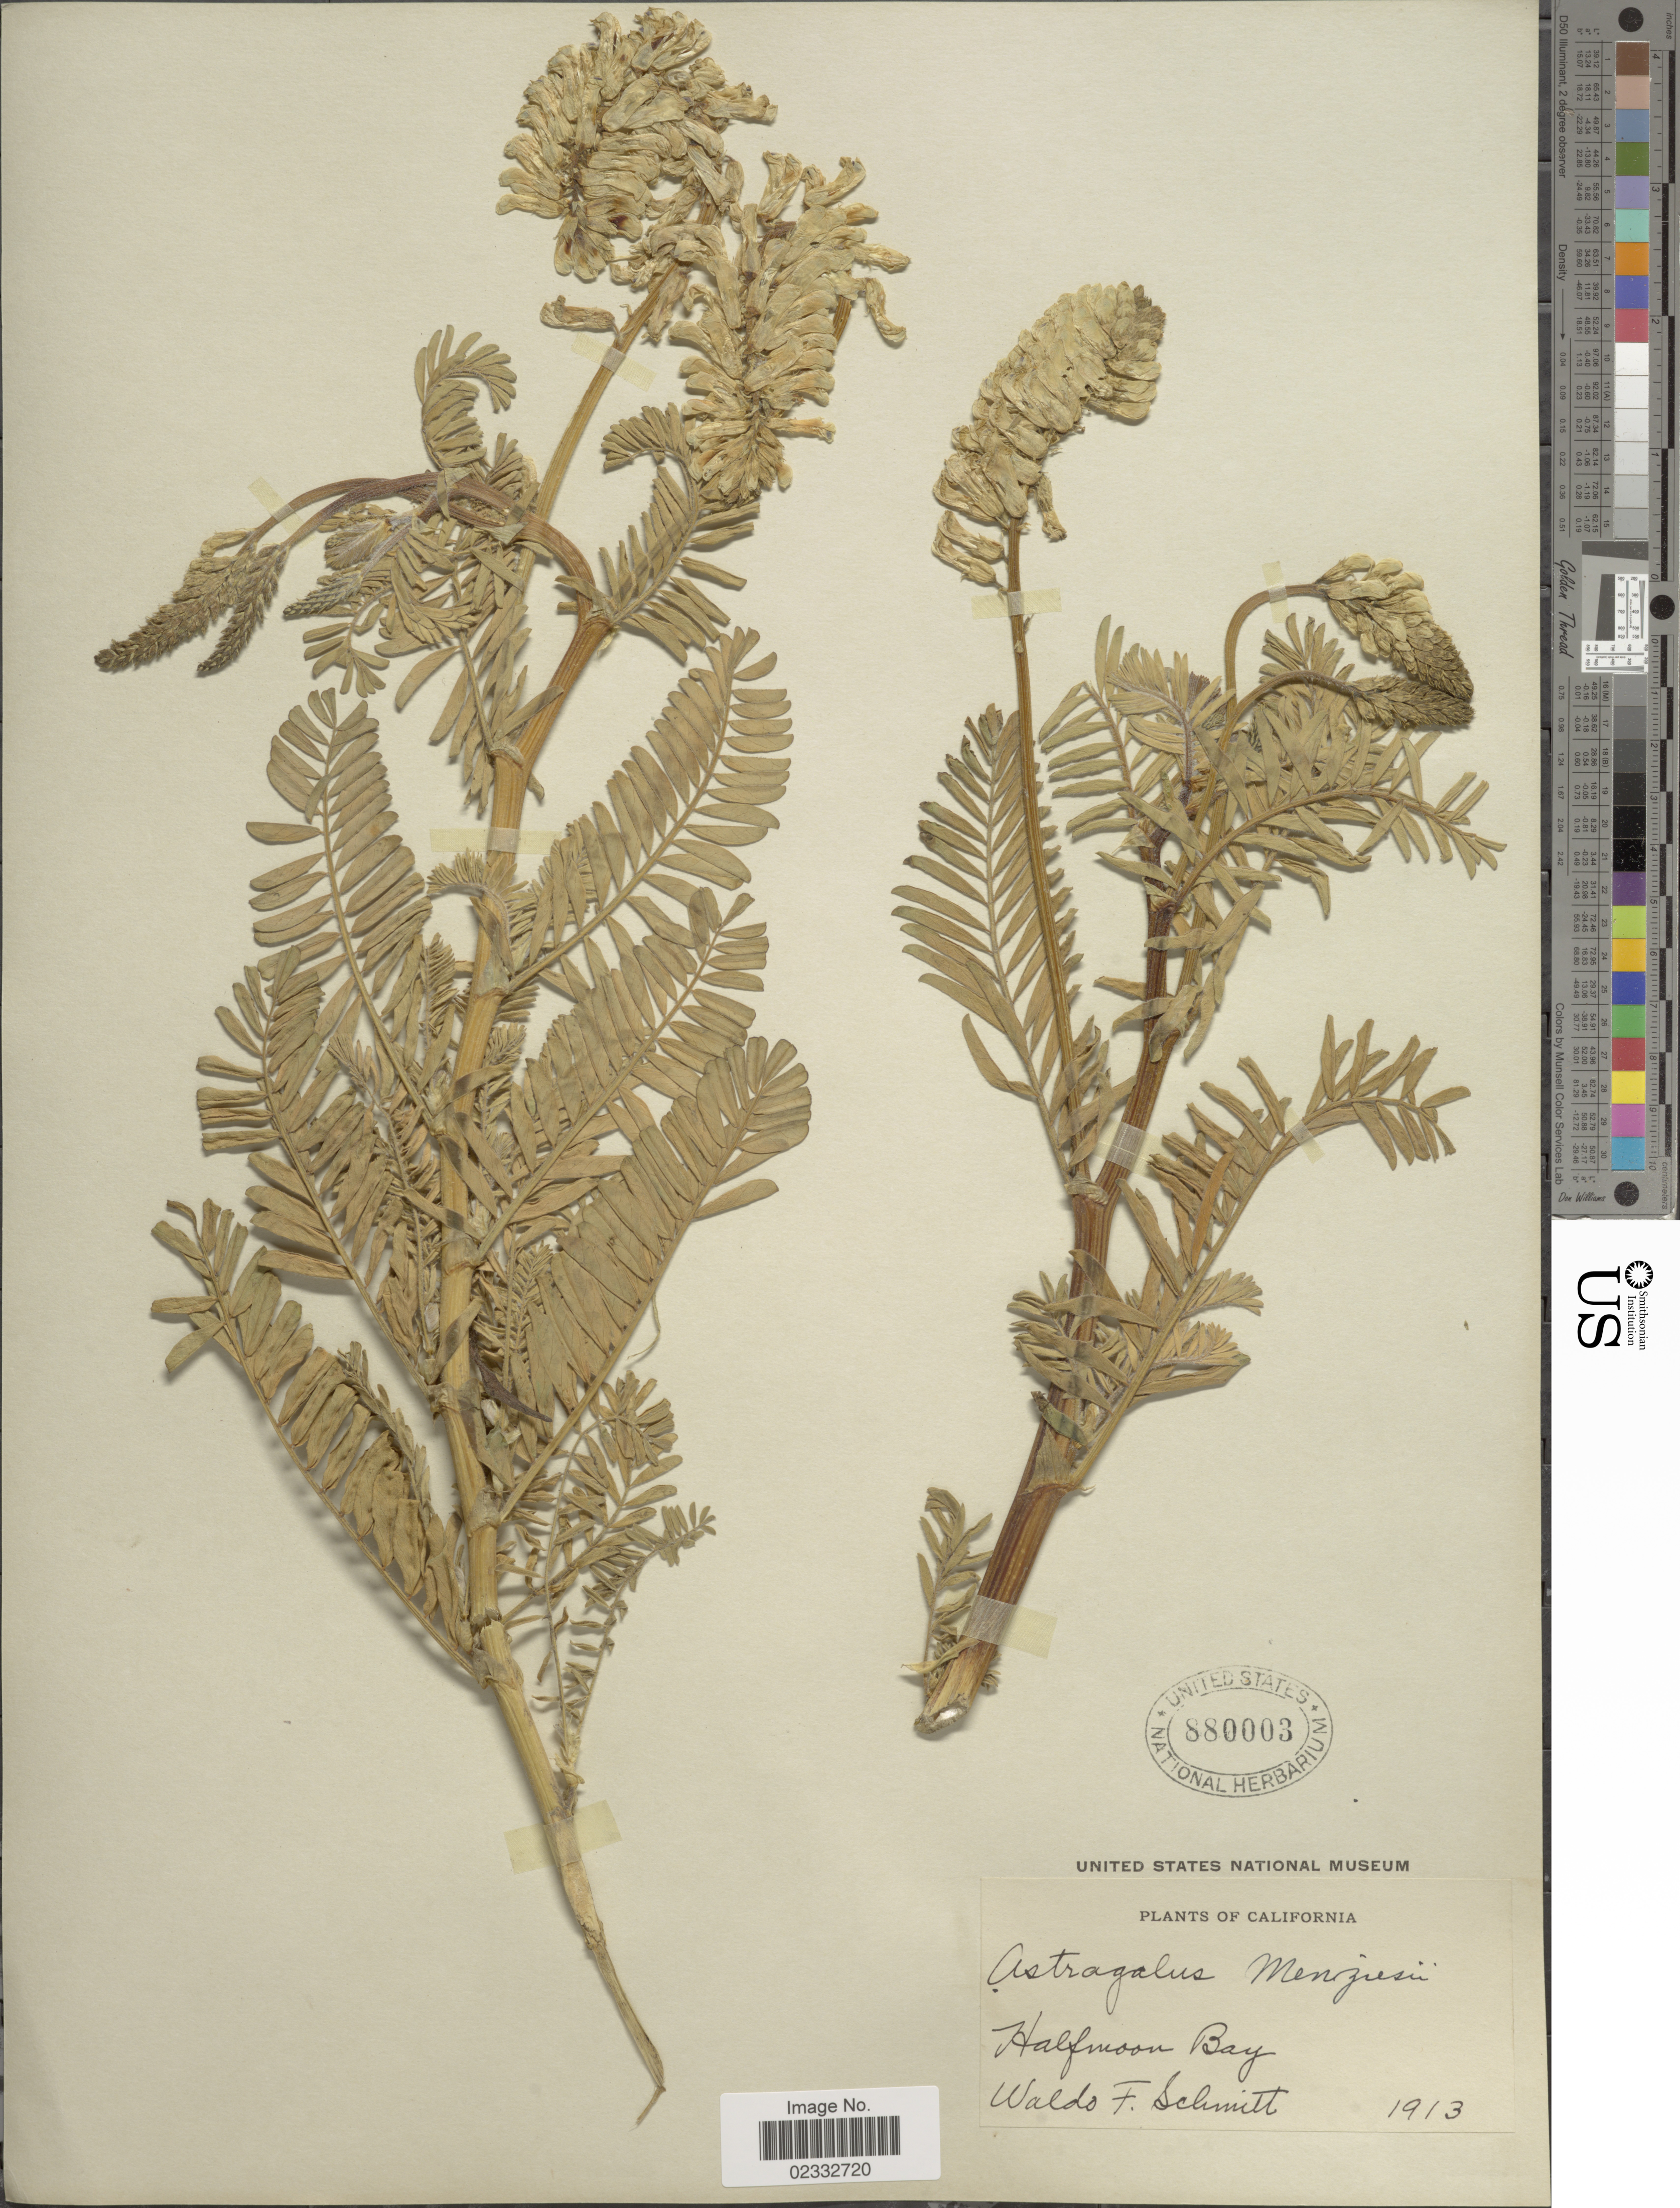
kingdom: Plantae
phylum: Tracheophyta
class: Magnoliopsida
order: Fabales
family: Fabaceae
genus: Astragalus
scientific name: Astragalus menziesii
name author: A. Gray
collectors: W. L. Schmitt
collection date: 1913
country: United States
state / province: California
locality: Halfmoon Bay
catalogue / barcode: US 880003